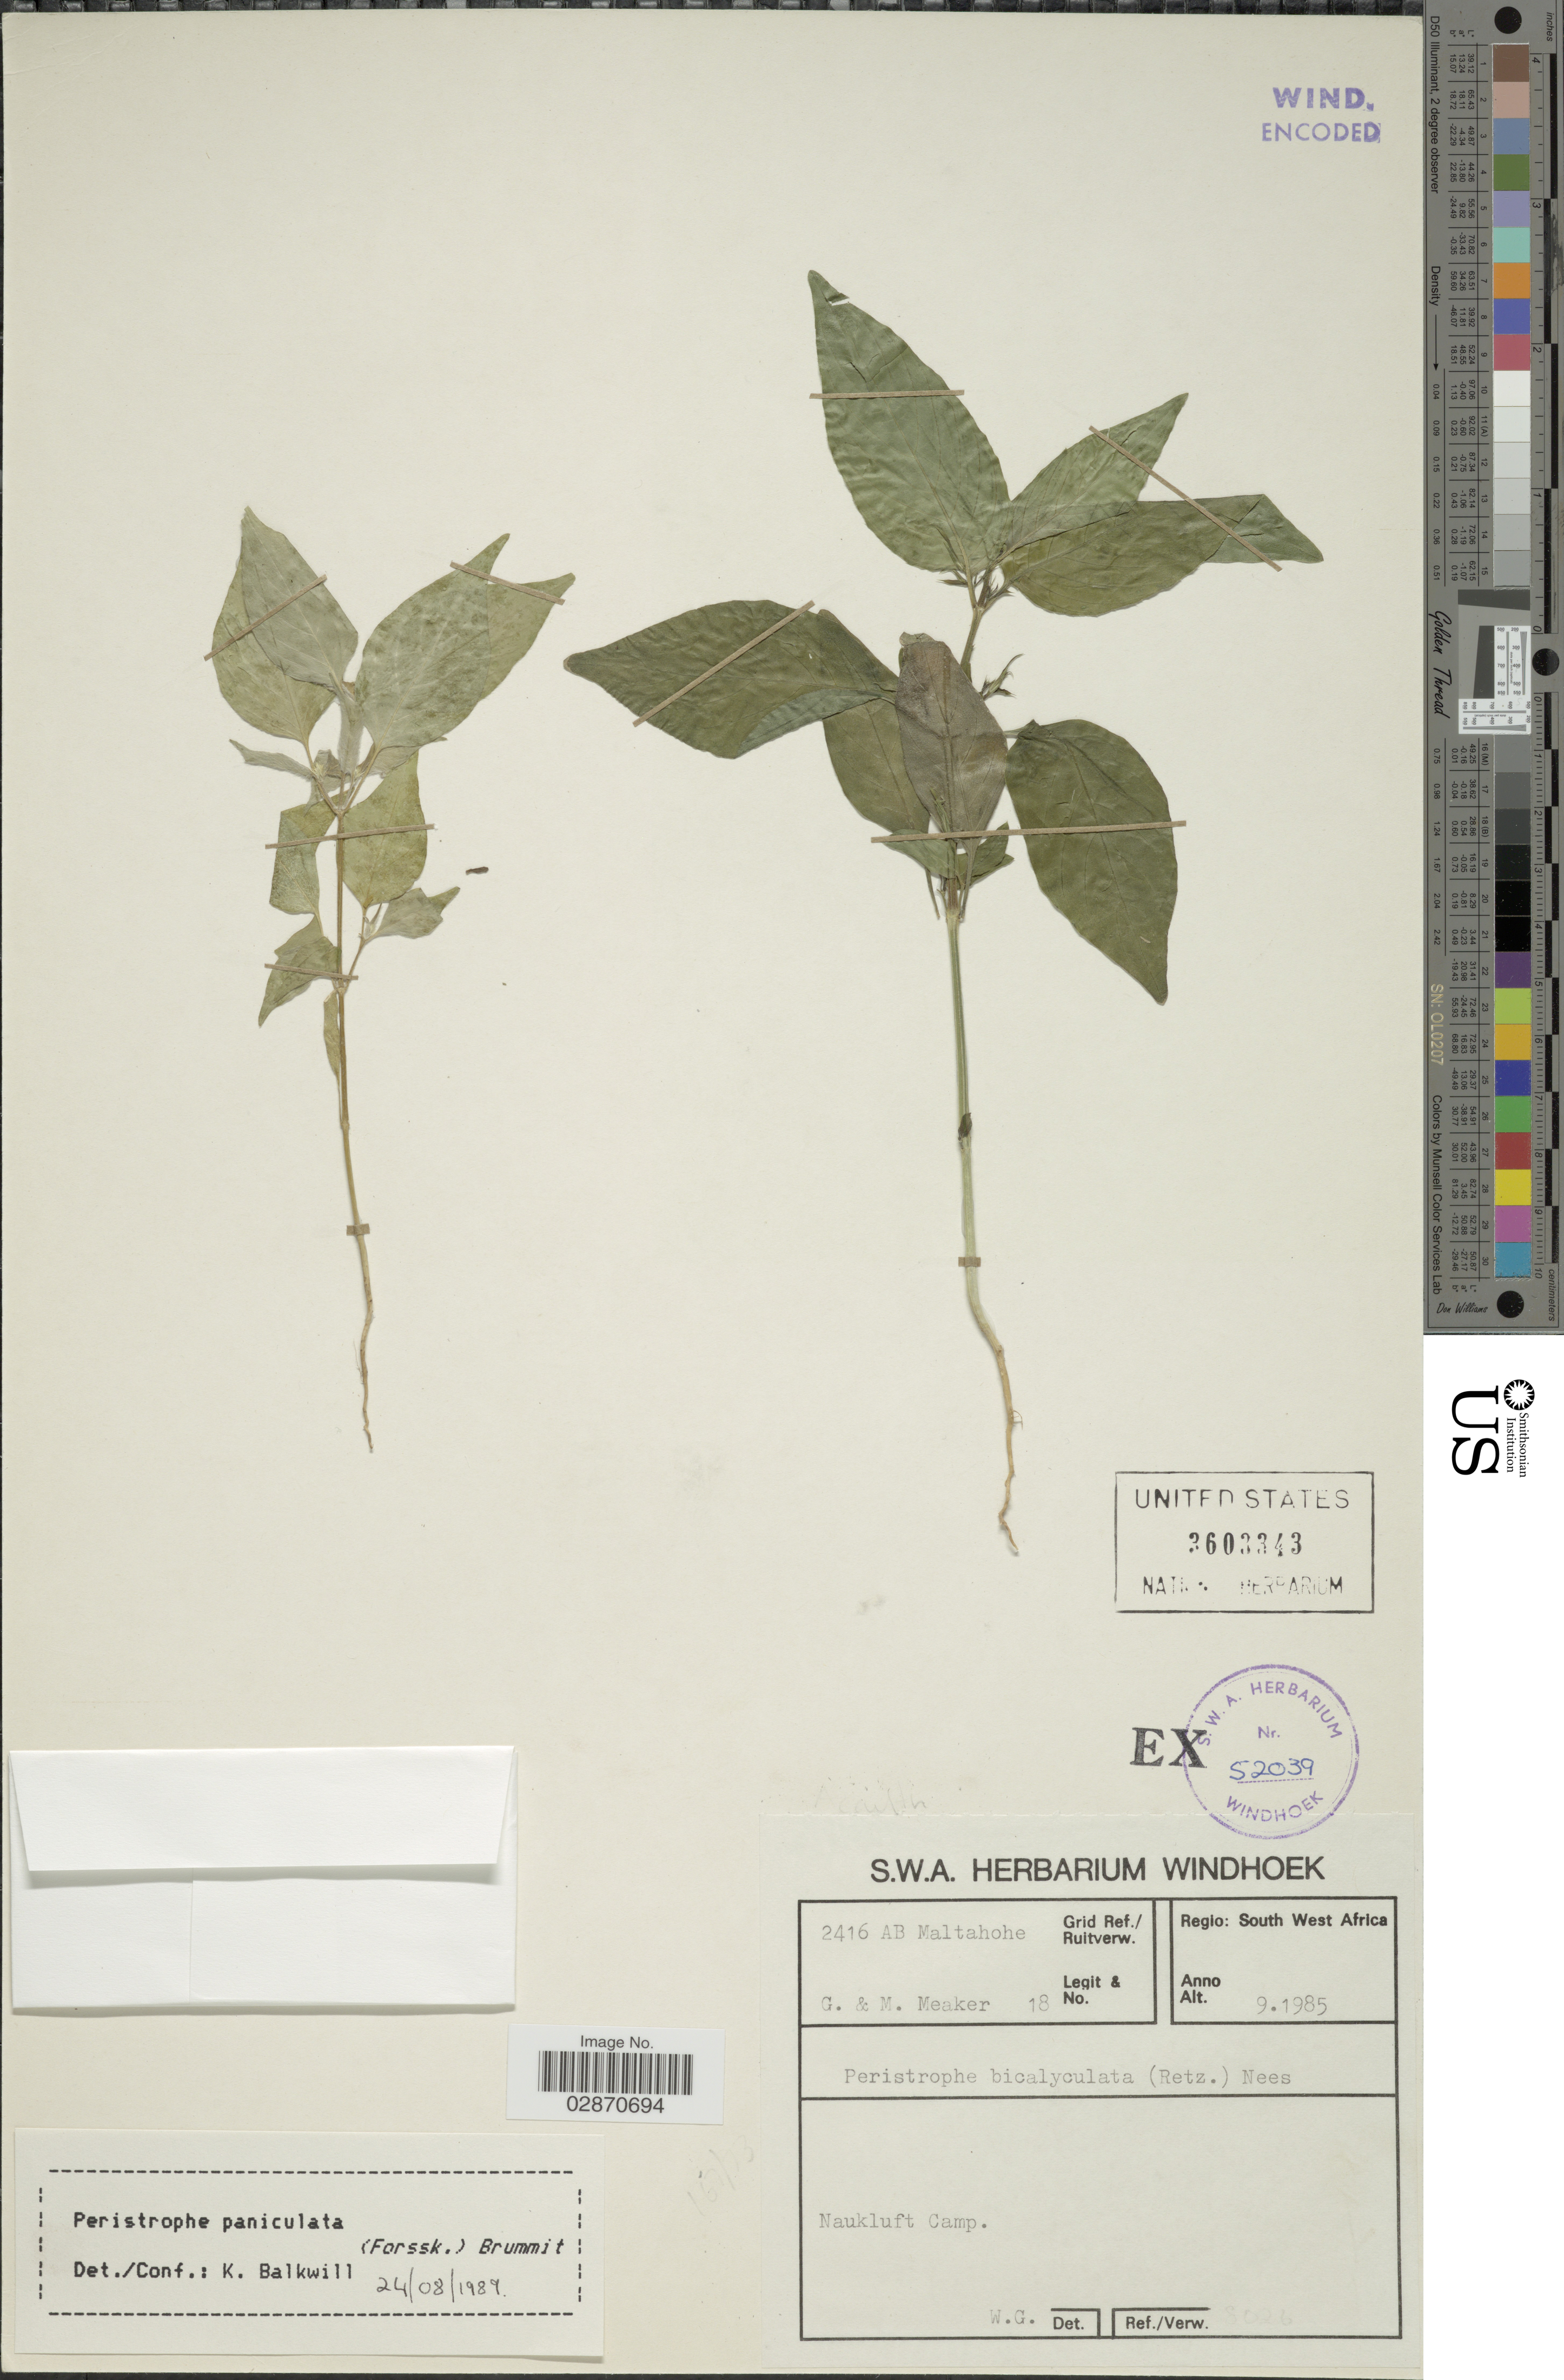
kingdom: Plantae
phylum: Tracheophyta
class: Magnoliopsida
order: Lamiales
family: Acanthaceae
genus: Peristrophe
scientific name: Peristrophe paniculata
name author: (Forssk.) Brummitt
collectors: G. Meaker & M. Meaker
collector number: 18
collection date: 1985-09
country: Namibia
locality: Regio: South West Africa. Grid Ref./ Ruitverw. 2416 AB Maltahohe. Naukluft Camp.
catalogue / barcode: US 3603343